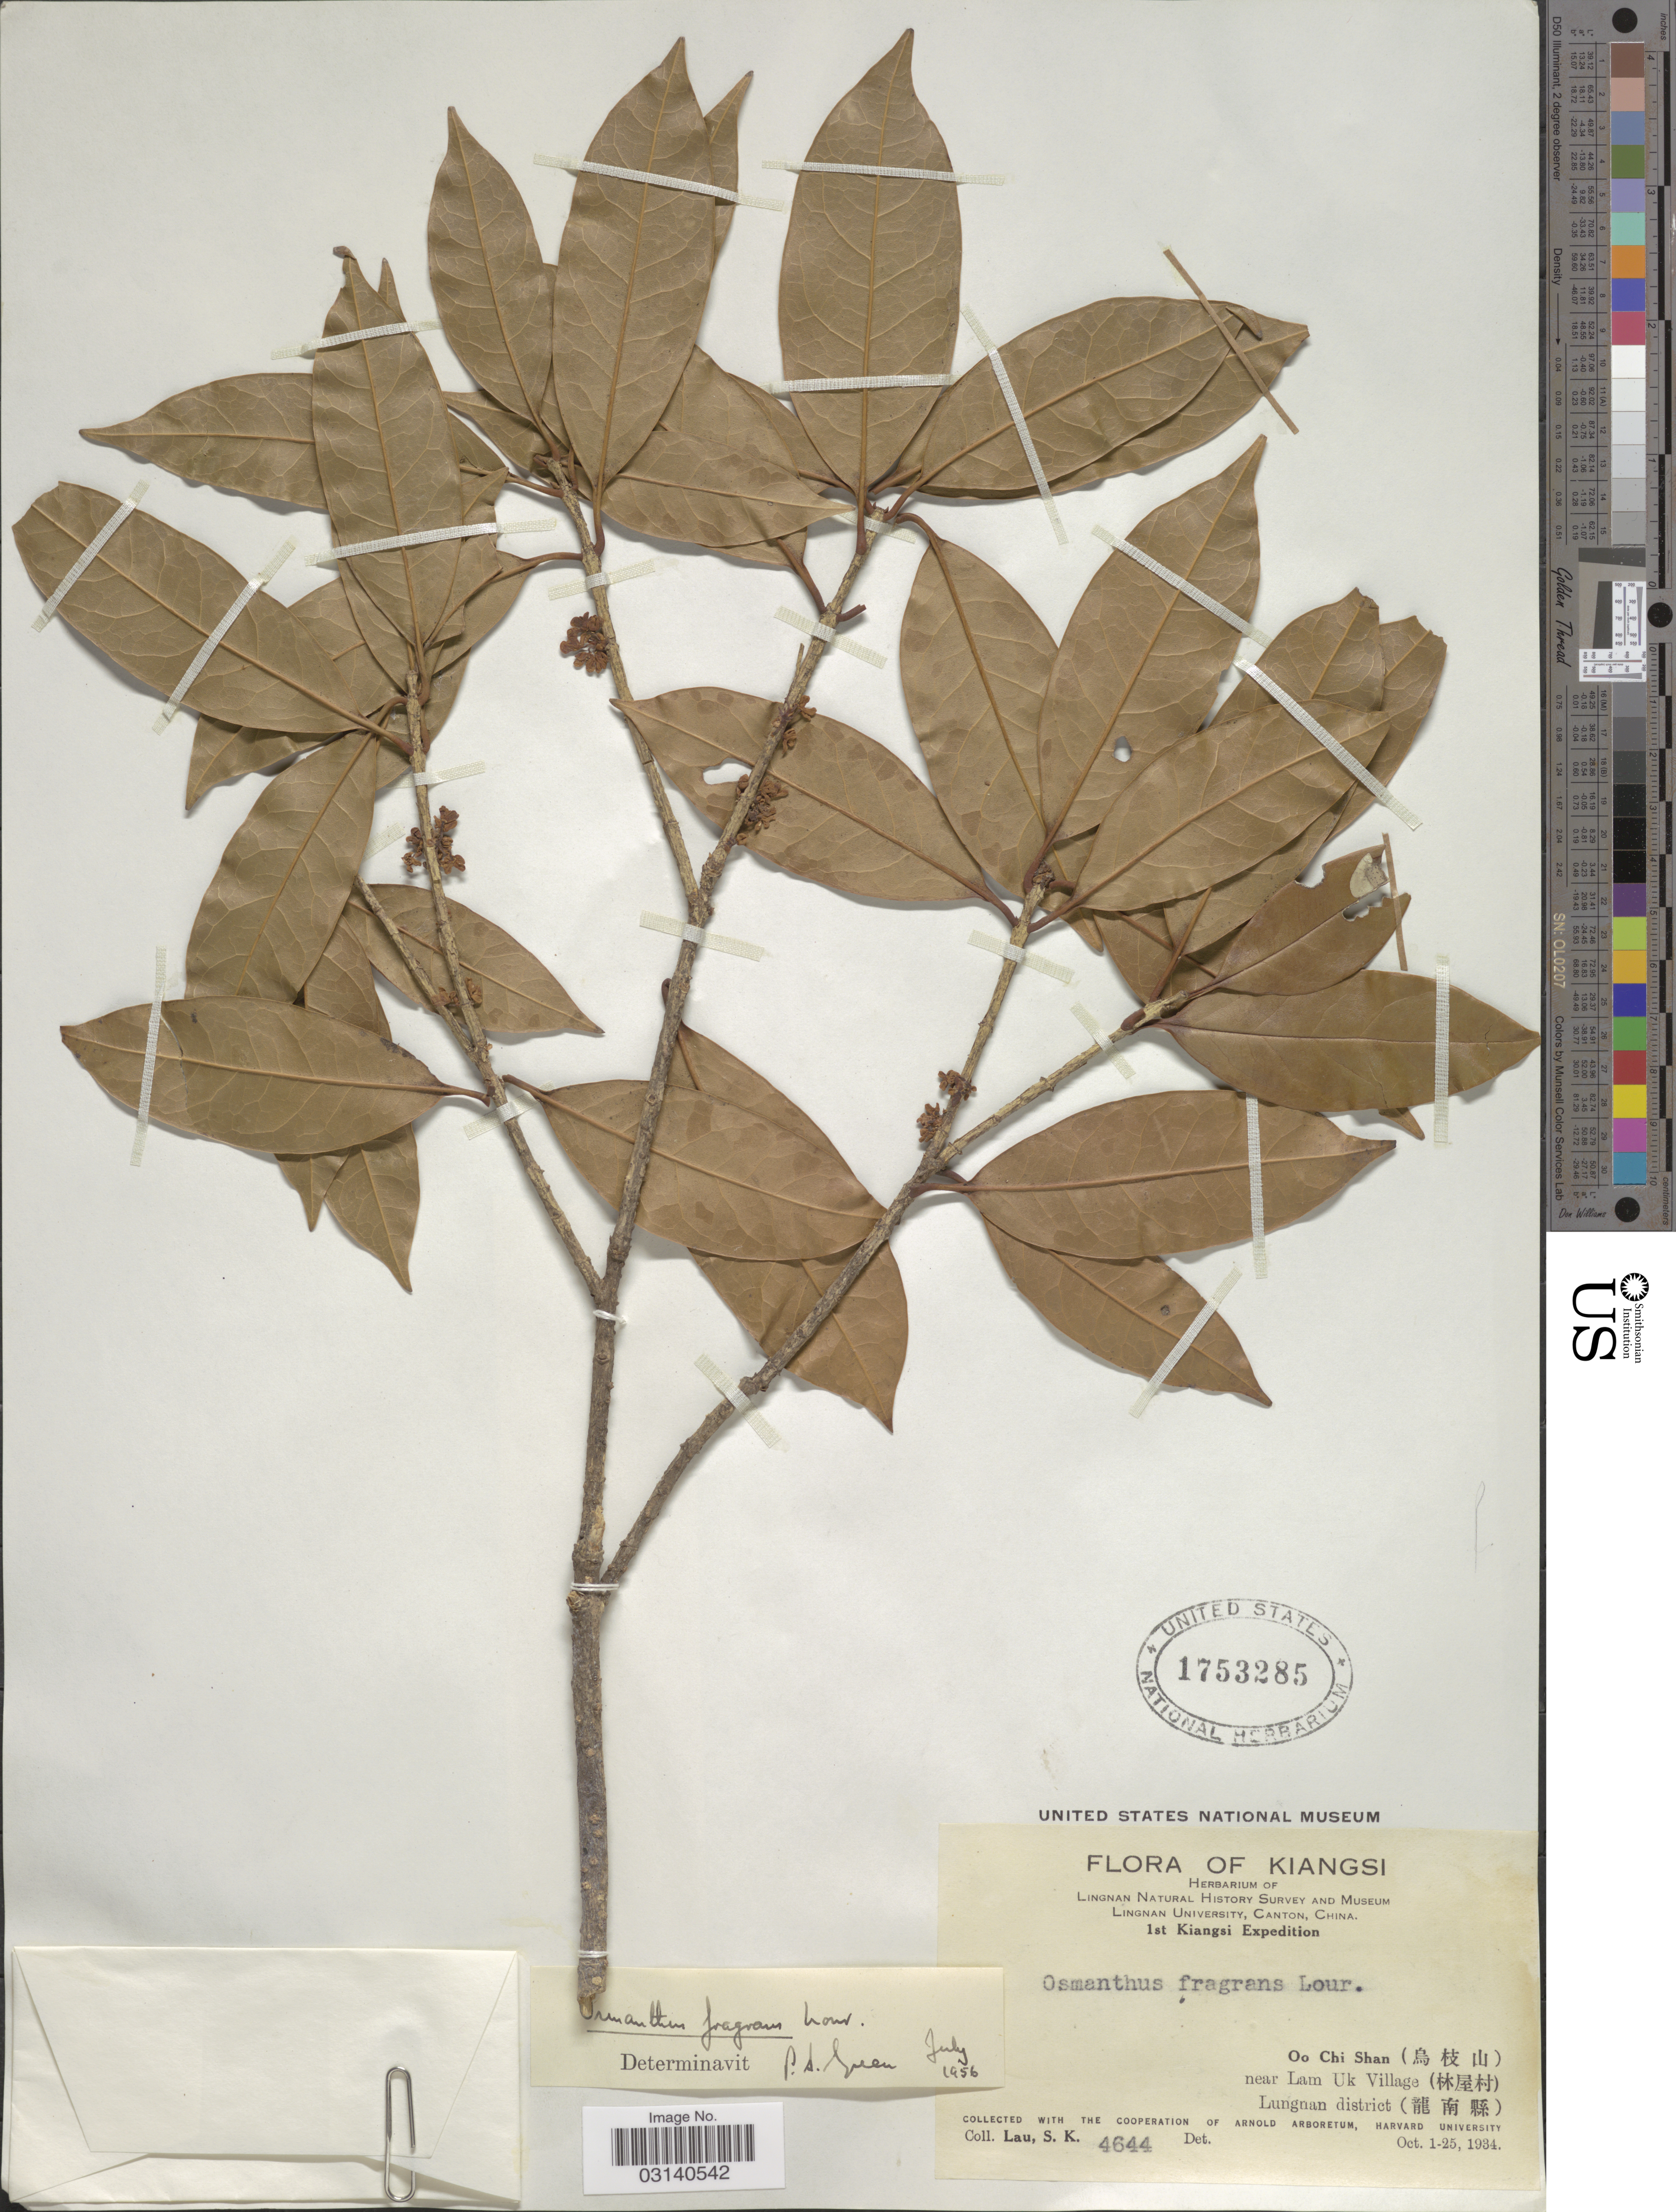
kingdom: Plantae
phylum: Tracheophyta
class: Magnoliopsida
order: Lamiales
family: Oleaceae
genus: Osmanthus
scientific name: Osmanthus fragrans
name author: Lour.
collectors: S. K. Lau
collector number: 4644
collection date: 1934-10-01/1934-10-25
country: China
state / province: Jiangxi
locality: Kiangsi, Oo Chi Shan, near Lam Uk Village, Lungnan district.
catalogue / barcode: US 1753285